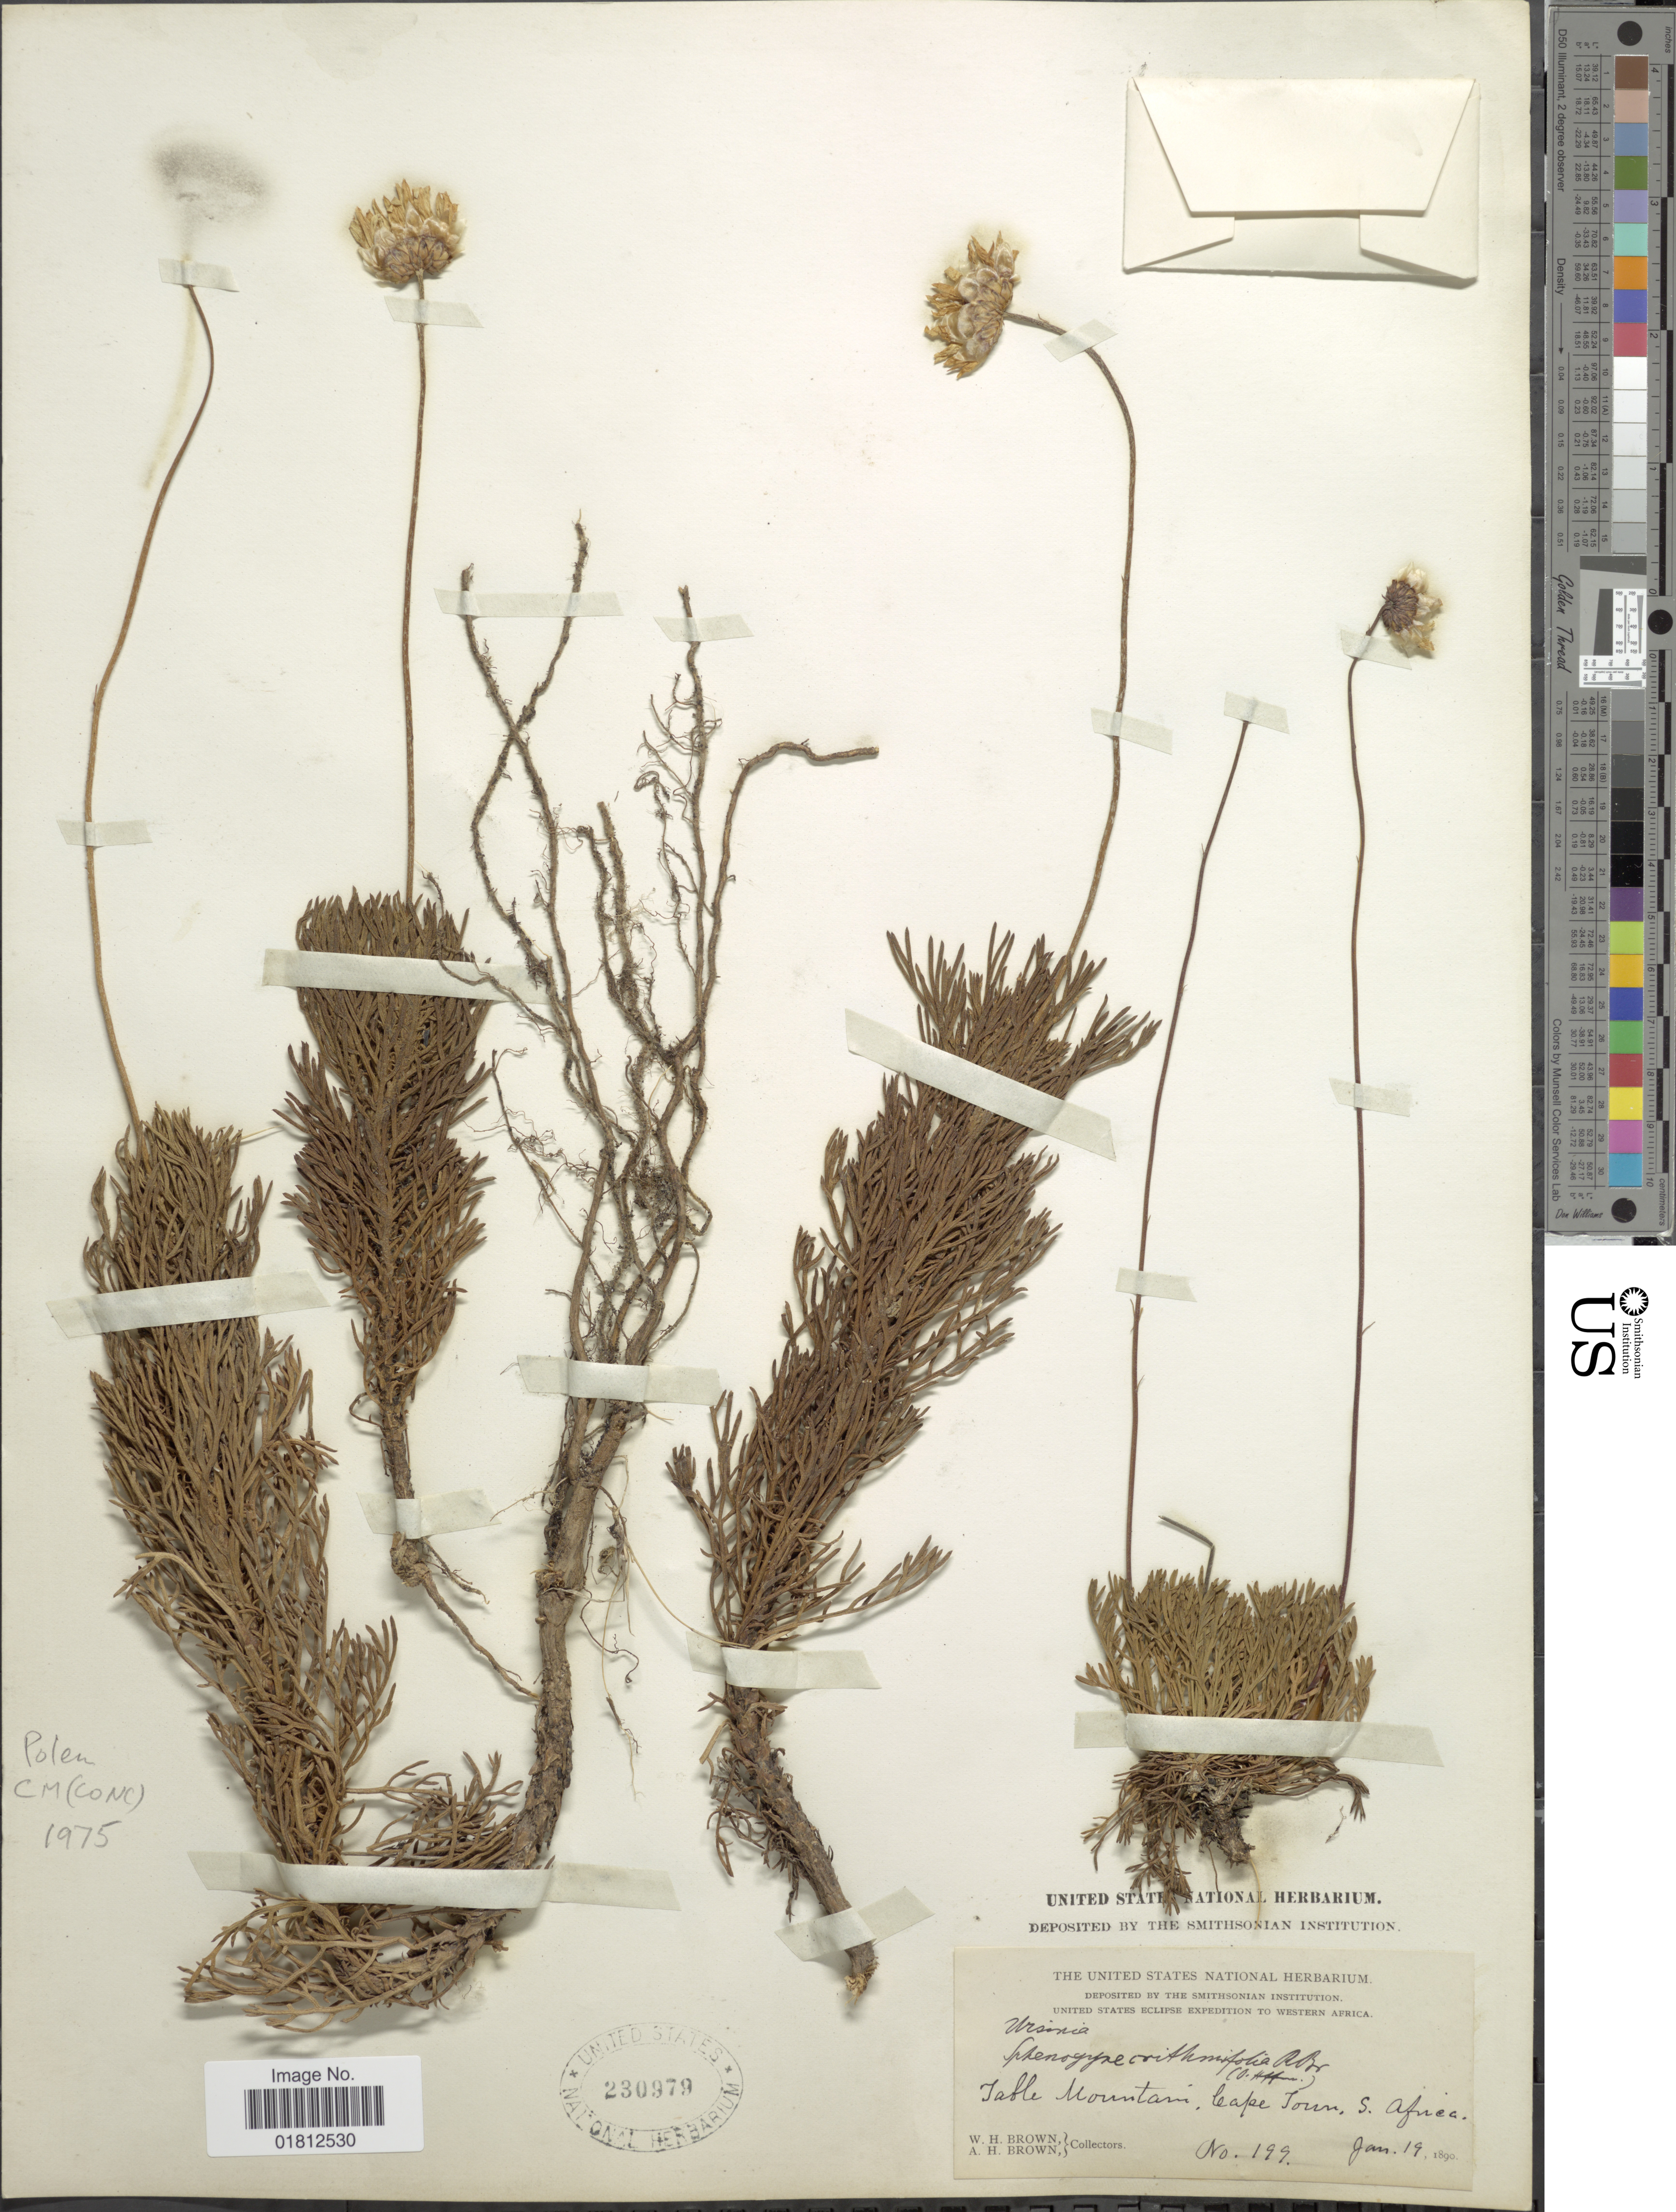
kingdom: Plantae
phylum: Tracheophyta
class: Magnoliopsida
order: Asterales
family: Asteraceae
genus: Ursinia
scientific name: Ursinia crithmifolia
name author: Spreng.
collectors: W. H. Brown & A. H. Brown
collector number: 199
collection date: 1890-01-19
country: South Africa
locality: Western Africa, Table Mountain, Cape Town, S. Africa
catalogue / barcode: US 230979